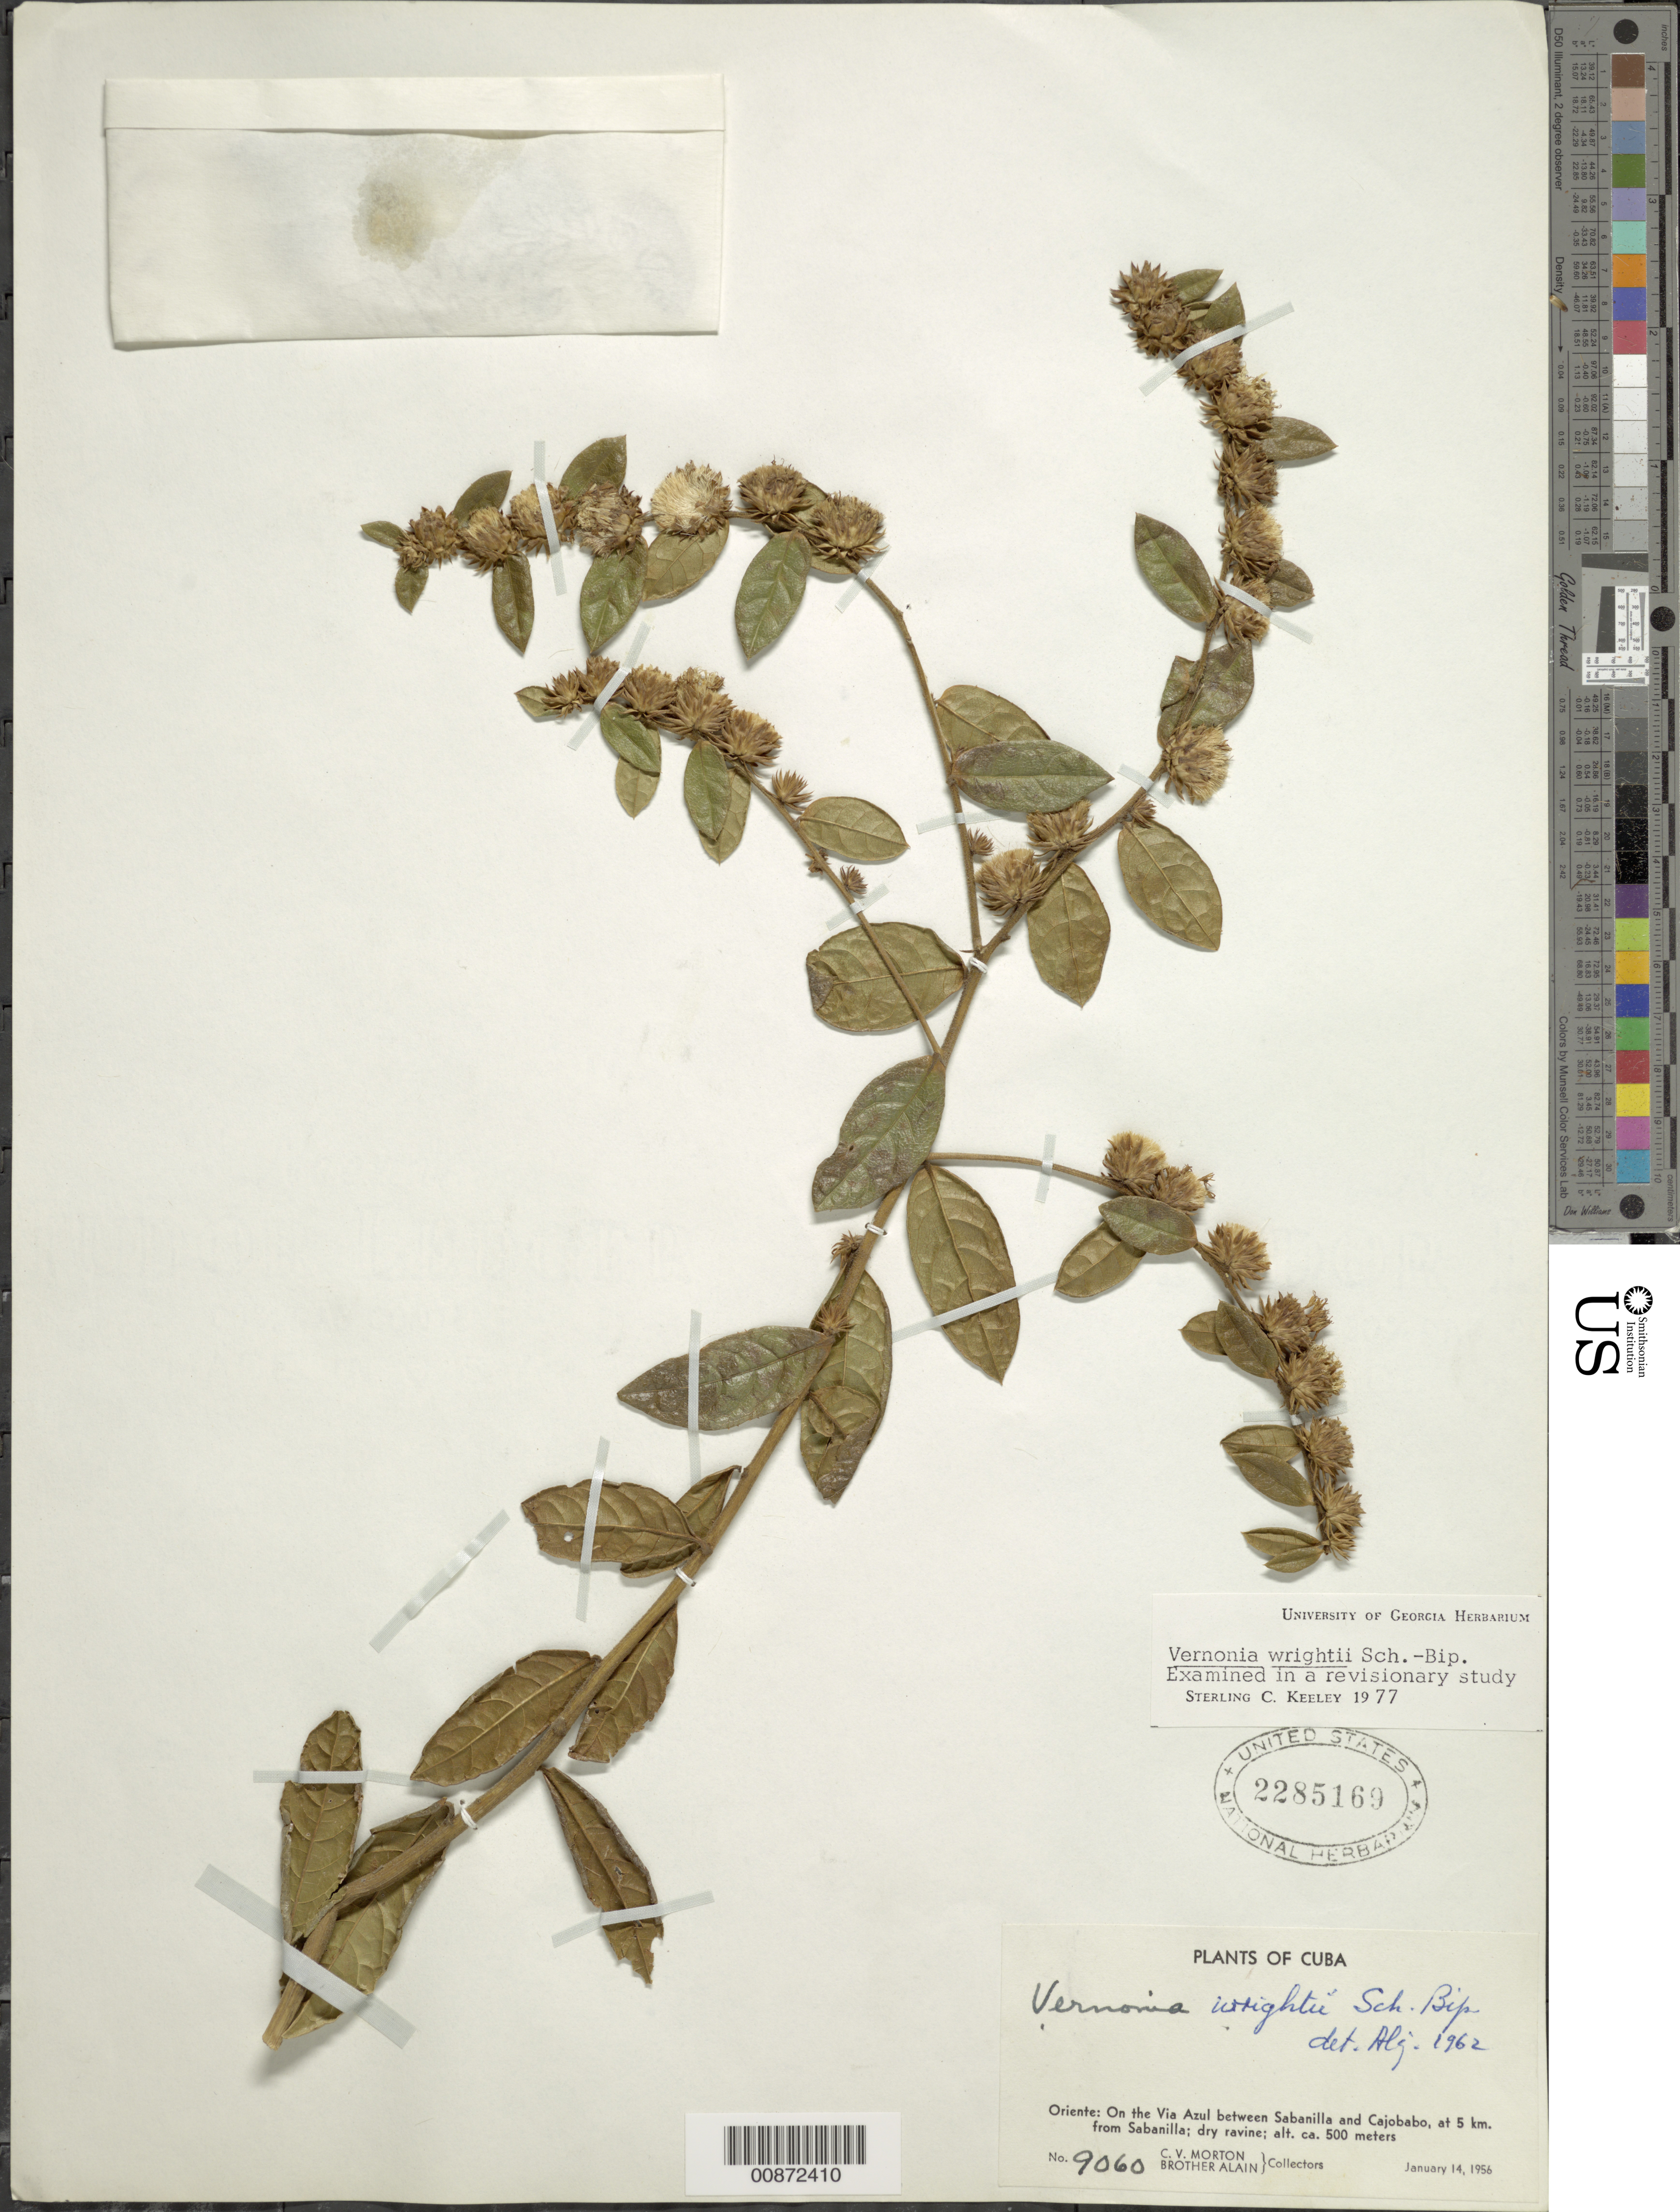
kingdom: Plantae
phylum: Tracheophyta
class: Magnoliopsida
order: Asterales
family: Asteraceae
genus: Lepidaploa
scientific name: Lepidaploa wrightii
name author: (Sch. Bip.) H. Rob.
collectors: C. V. Morton & A. H. Liogier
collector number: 9060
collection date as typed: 14 Jan 1956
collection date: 1956-01-14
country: Cuba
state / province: Oriente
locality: On the Via Azul, between Sabanilla and Cajobabo, at 5 kim from Sabanilla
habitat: Dry ravine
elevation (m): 500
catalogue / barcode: US 2285169